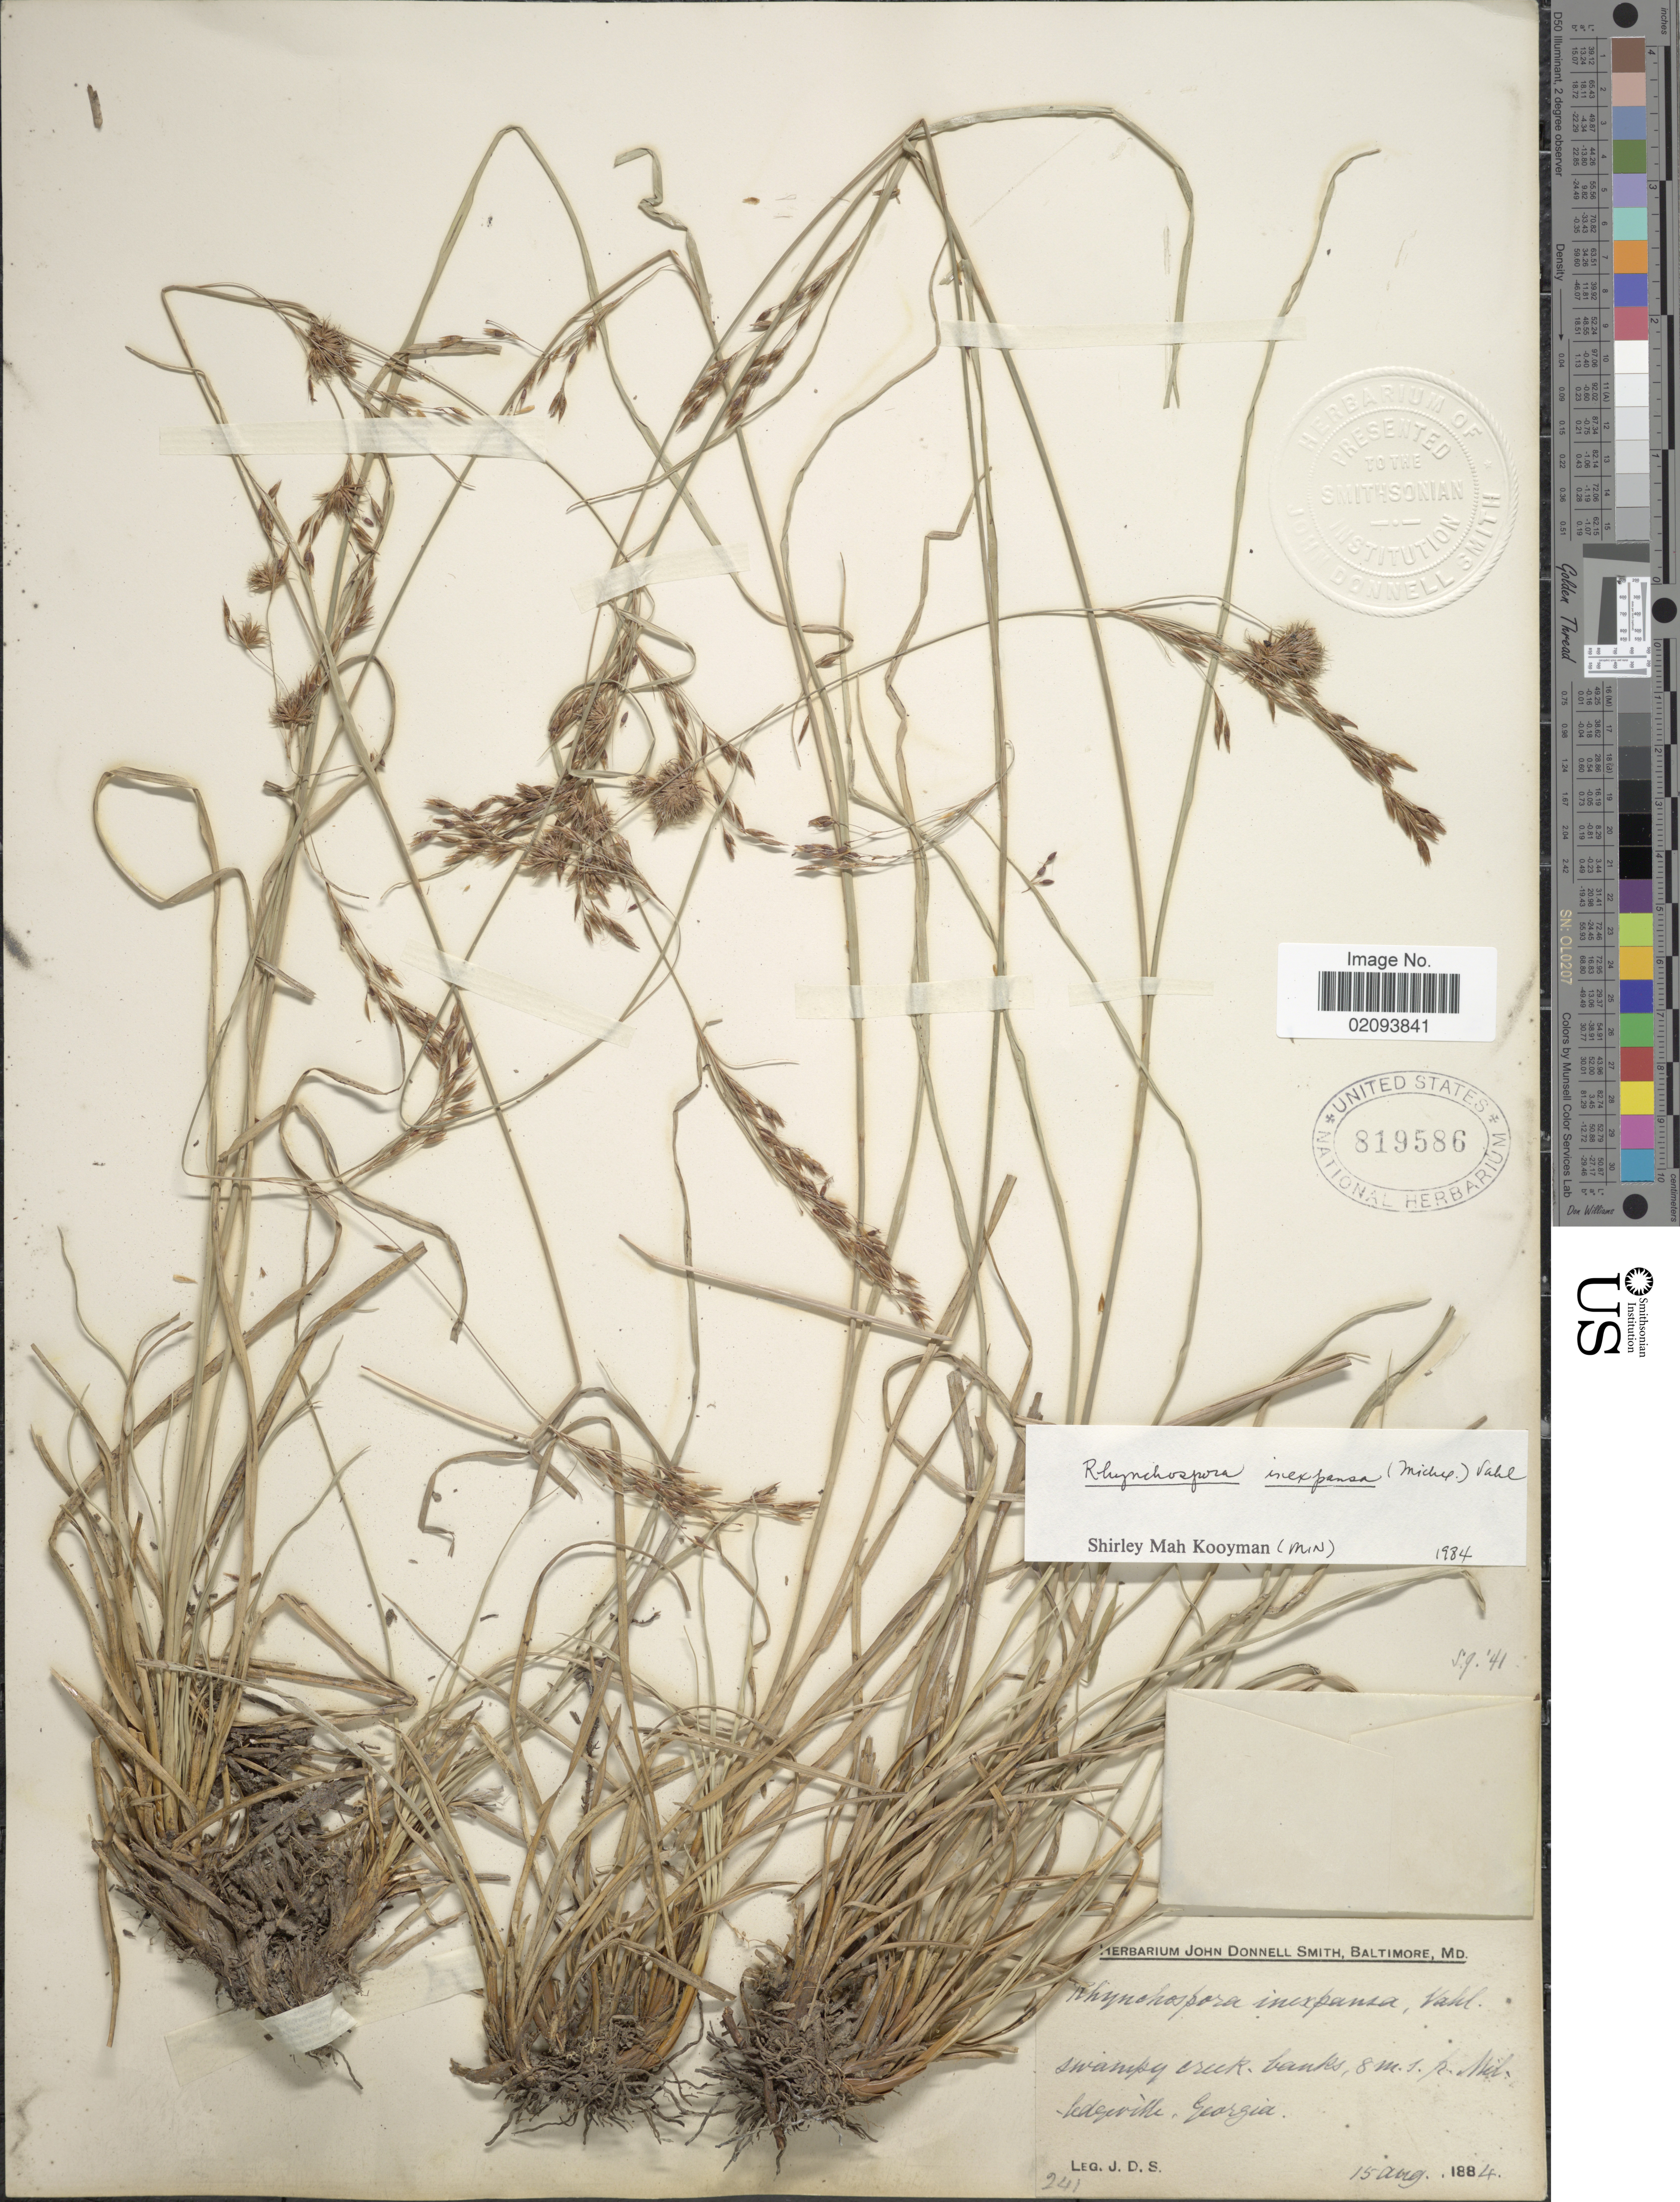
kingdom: Plantae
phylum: Tracheophyta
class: Liliopsida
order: Poales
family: Cyperaceae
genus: Rhynchospora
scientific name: Rhynchospora inexpansa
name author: (Michx.) Vahl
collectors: J. Donnell Smith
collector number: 241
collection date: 1884-08-15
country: United States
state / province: Georgia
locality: Swampy creek, banks, 8 m.s.p. Milledgeville.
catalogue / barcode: US 819586